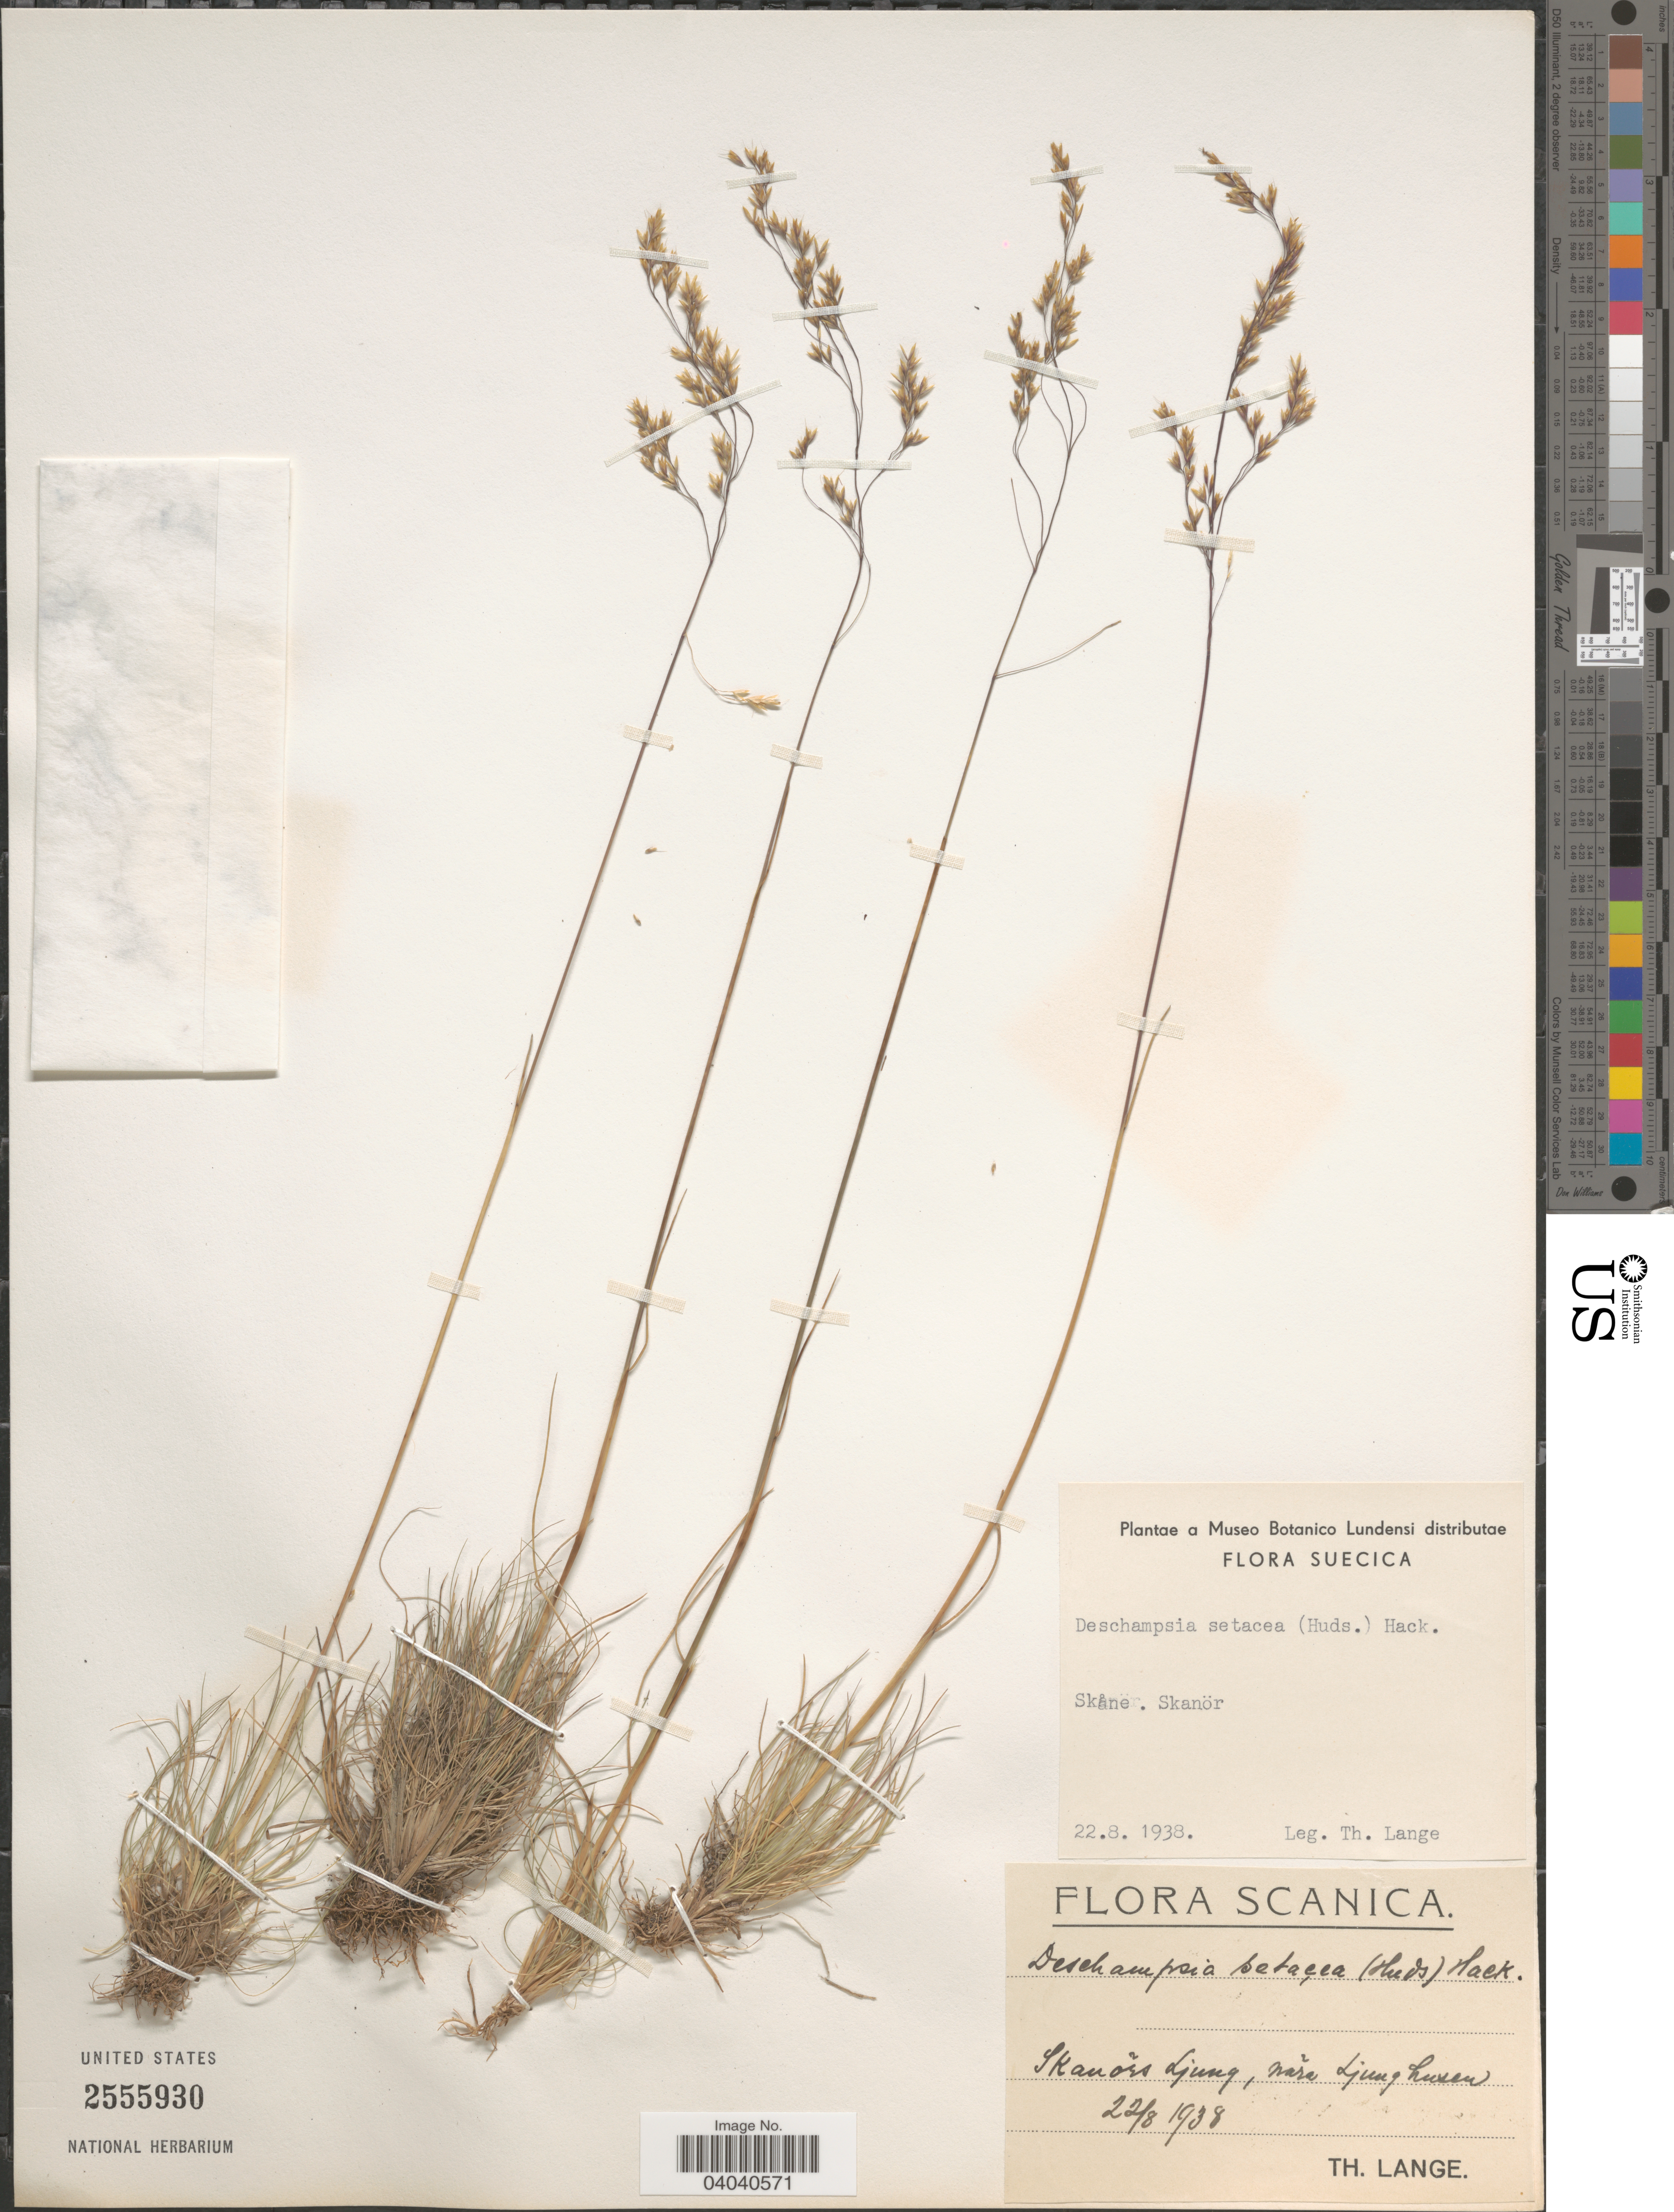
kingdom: Plantae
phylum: Tracheophyta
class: Liliopsida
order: Poales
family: Poaceae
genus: Deschampsia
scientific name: Deschampsia setacea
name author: (Huds.) Hack.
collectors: T. Lange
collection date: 1938-08-22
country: Sweden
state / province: Skåne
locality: Suecica. Skanör. Skanöes Ljung, nãra Ljunghusen.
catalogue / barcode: US 2555930